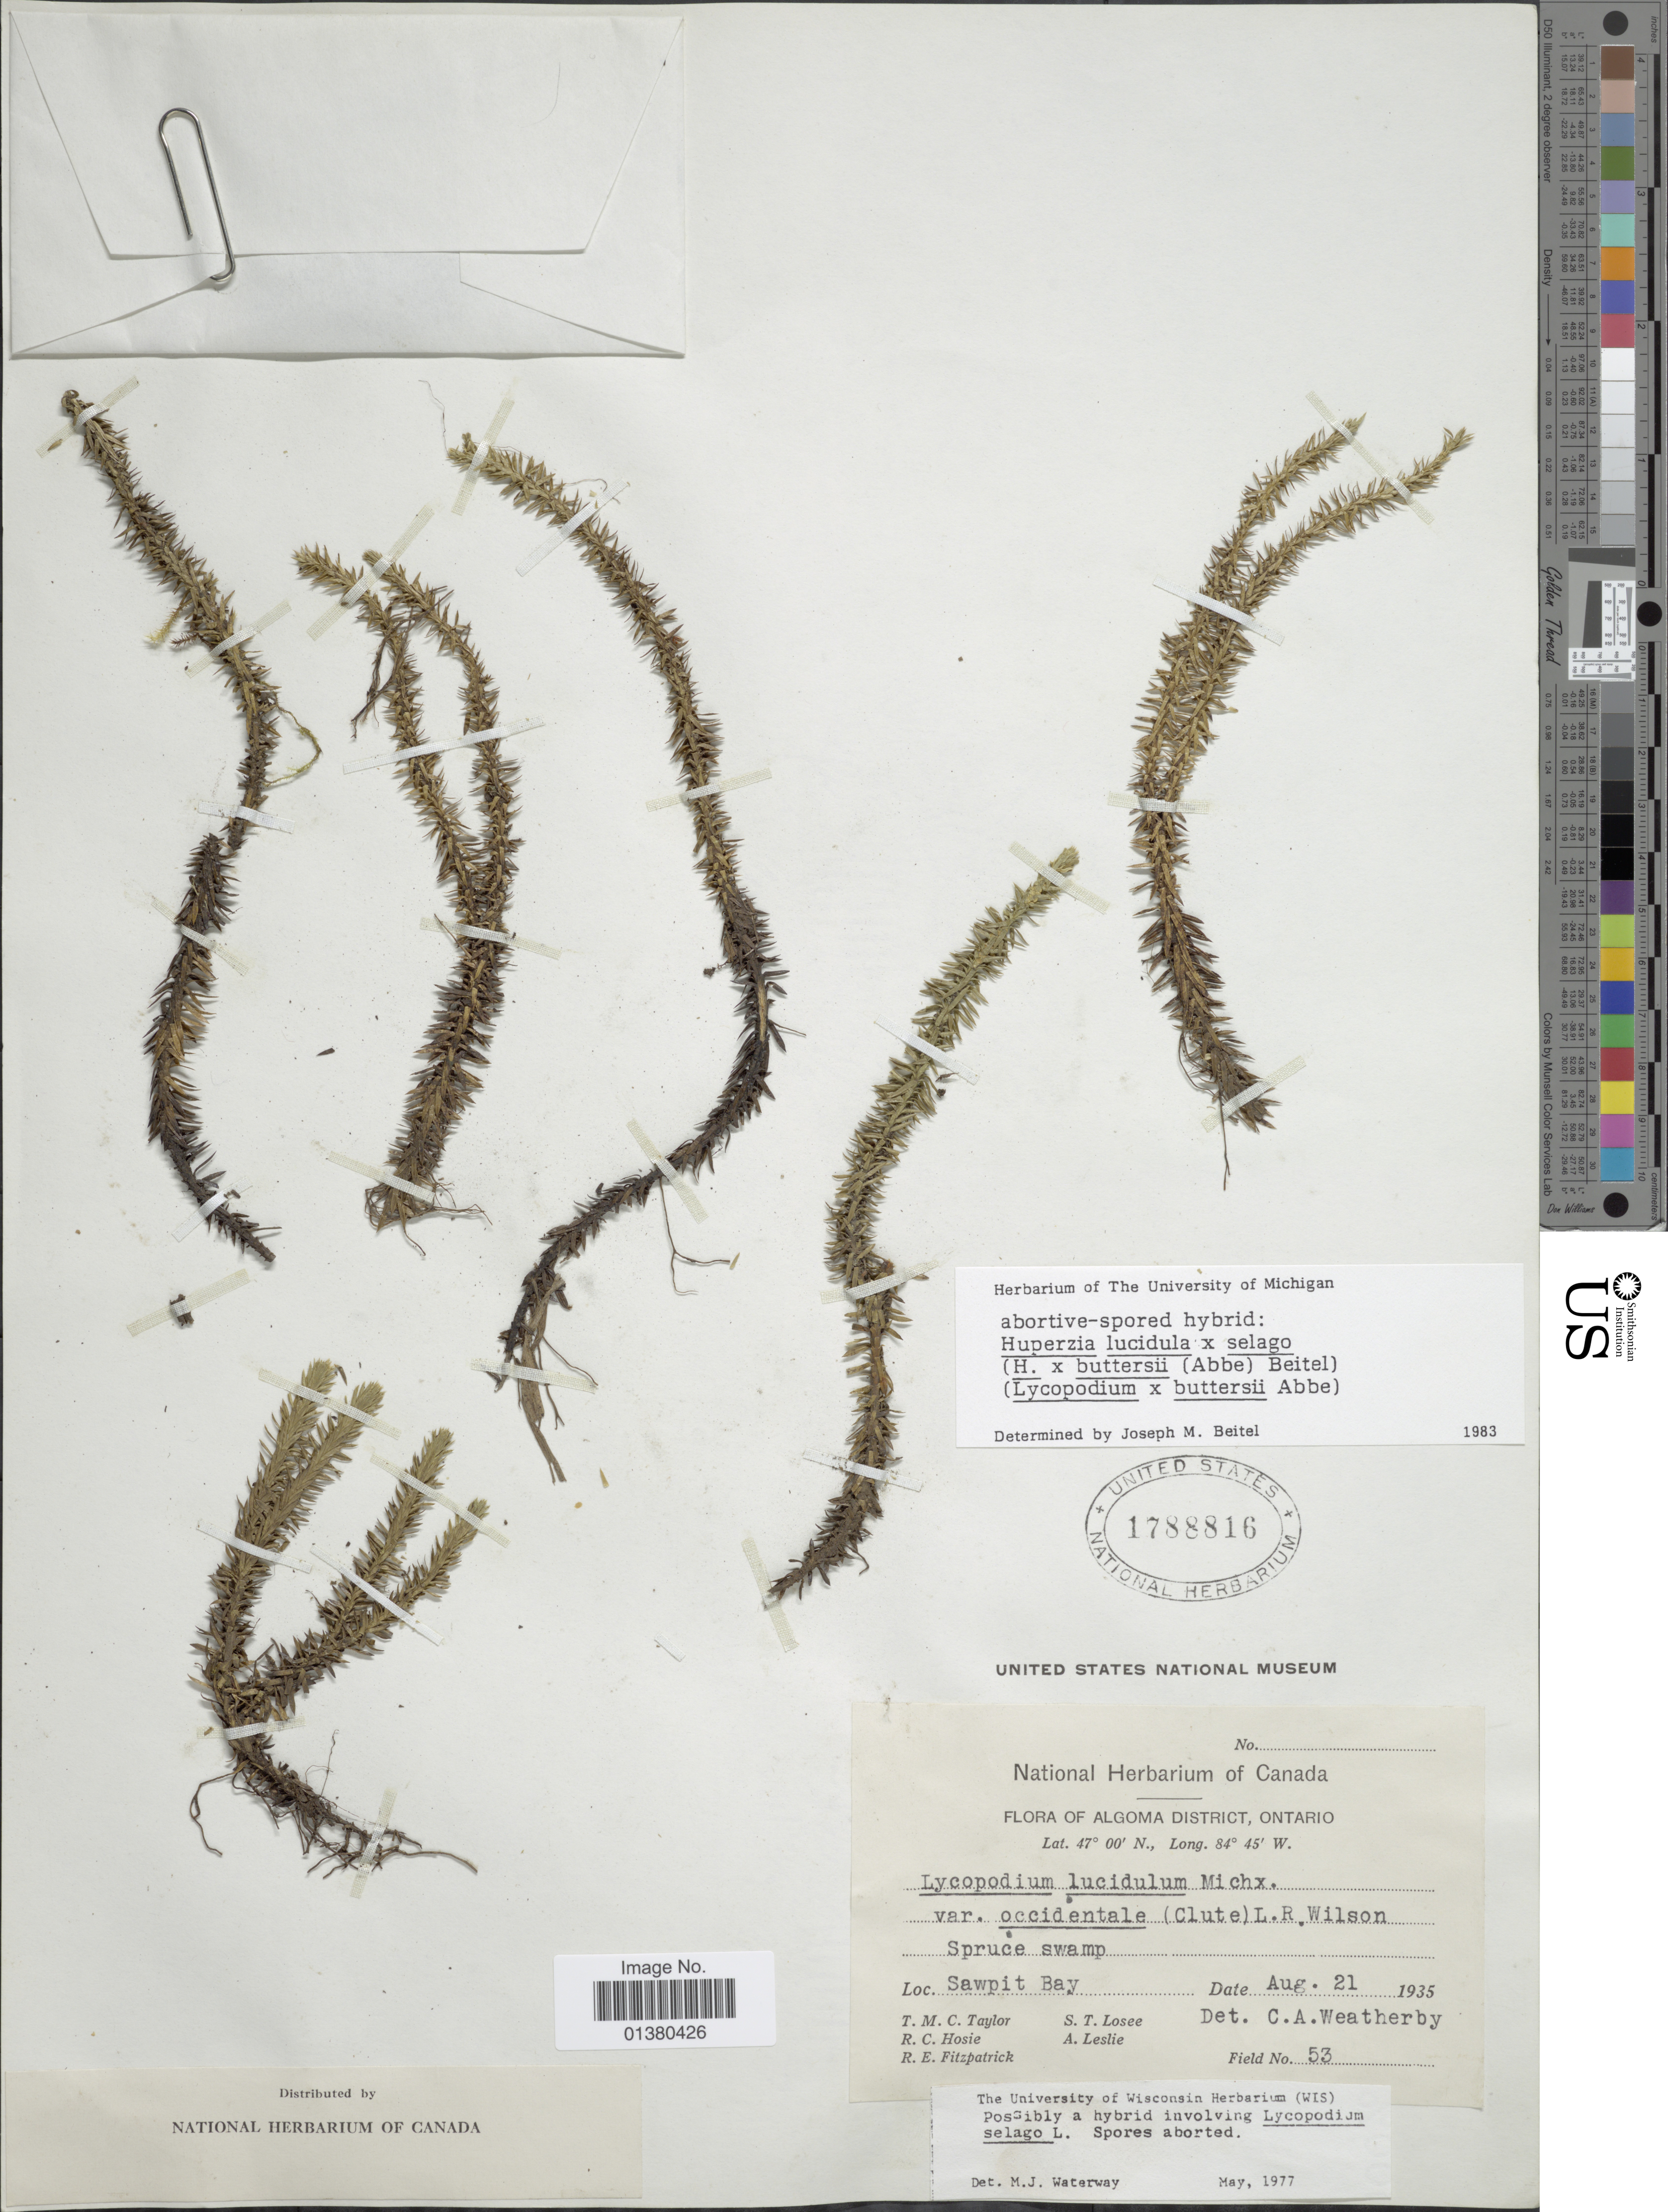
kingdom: Plantae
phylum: Tracheophyta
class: Lycopodiopsida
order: Lycopodiales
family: Lycopodiaceae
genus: Huperzia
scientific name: Huperzia x buttersii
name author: (Abbe) Kartesz & Gandhi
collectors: T. M. C. Taylor, R. Hosie, R. Fitzpatrick, S. Losee & A. Leslie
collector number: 53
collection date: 1935-08-21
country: Canada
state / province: Ontario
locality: Algoma District, Spruce swamp, Sawpit Bay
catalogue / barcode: US 1788816